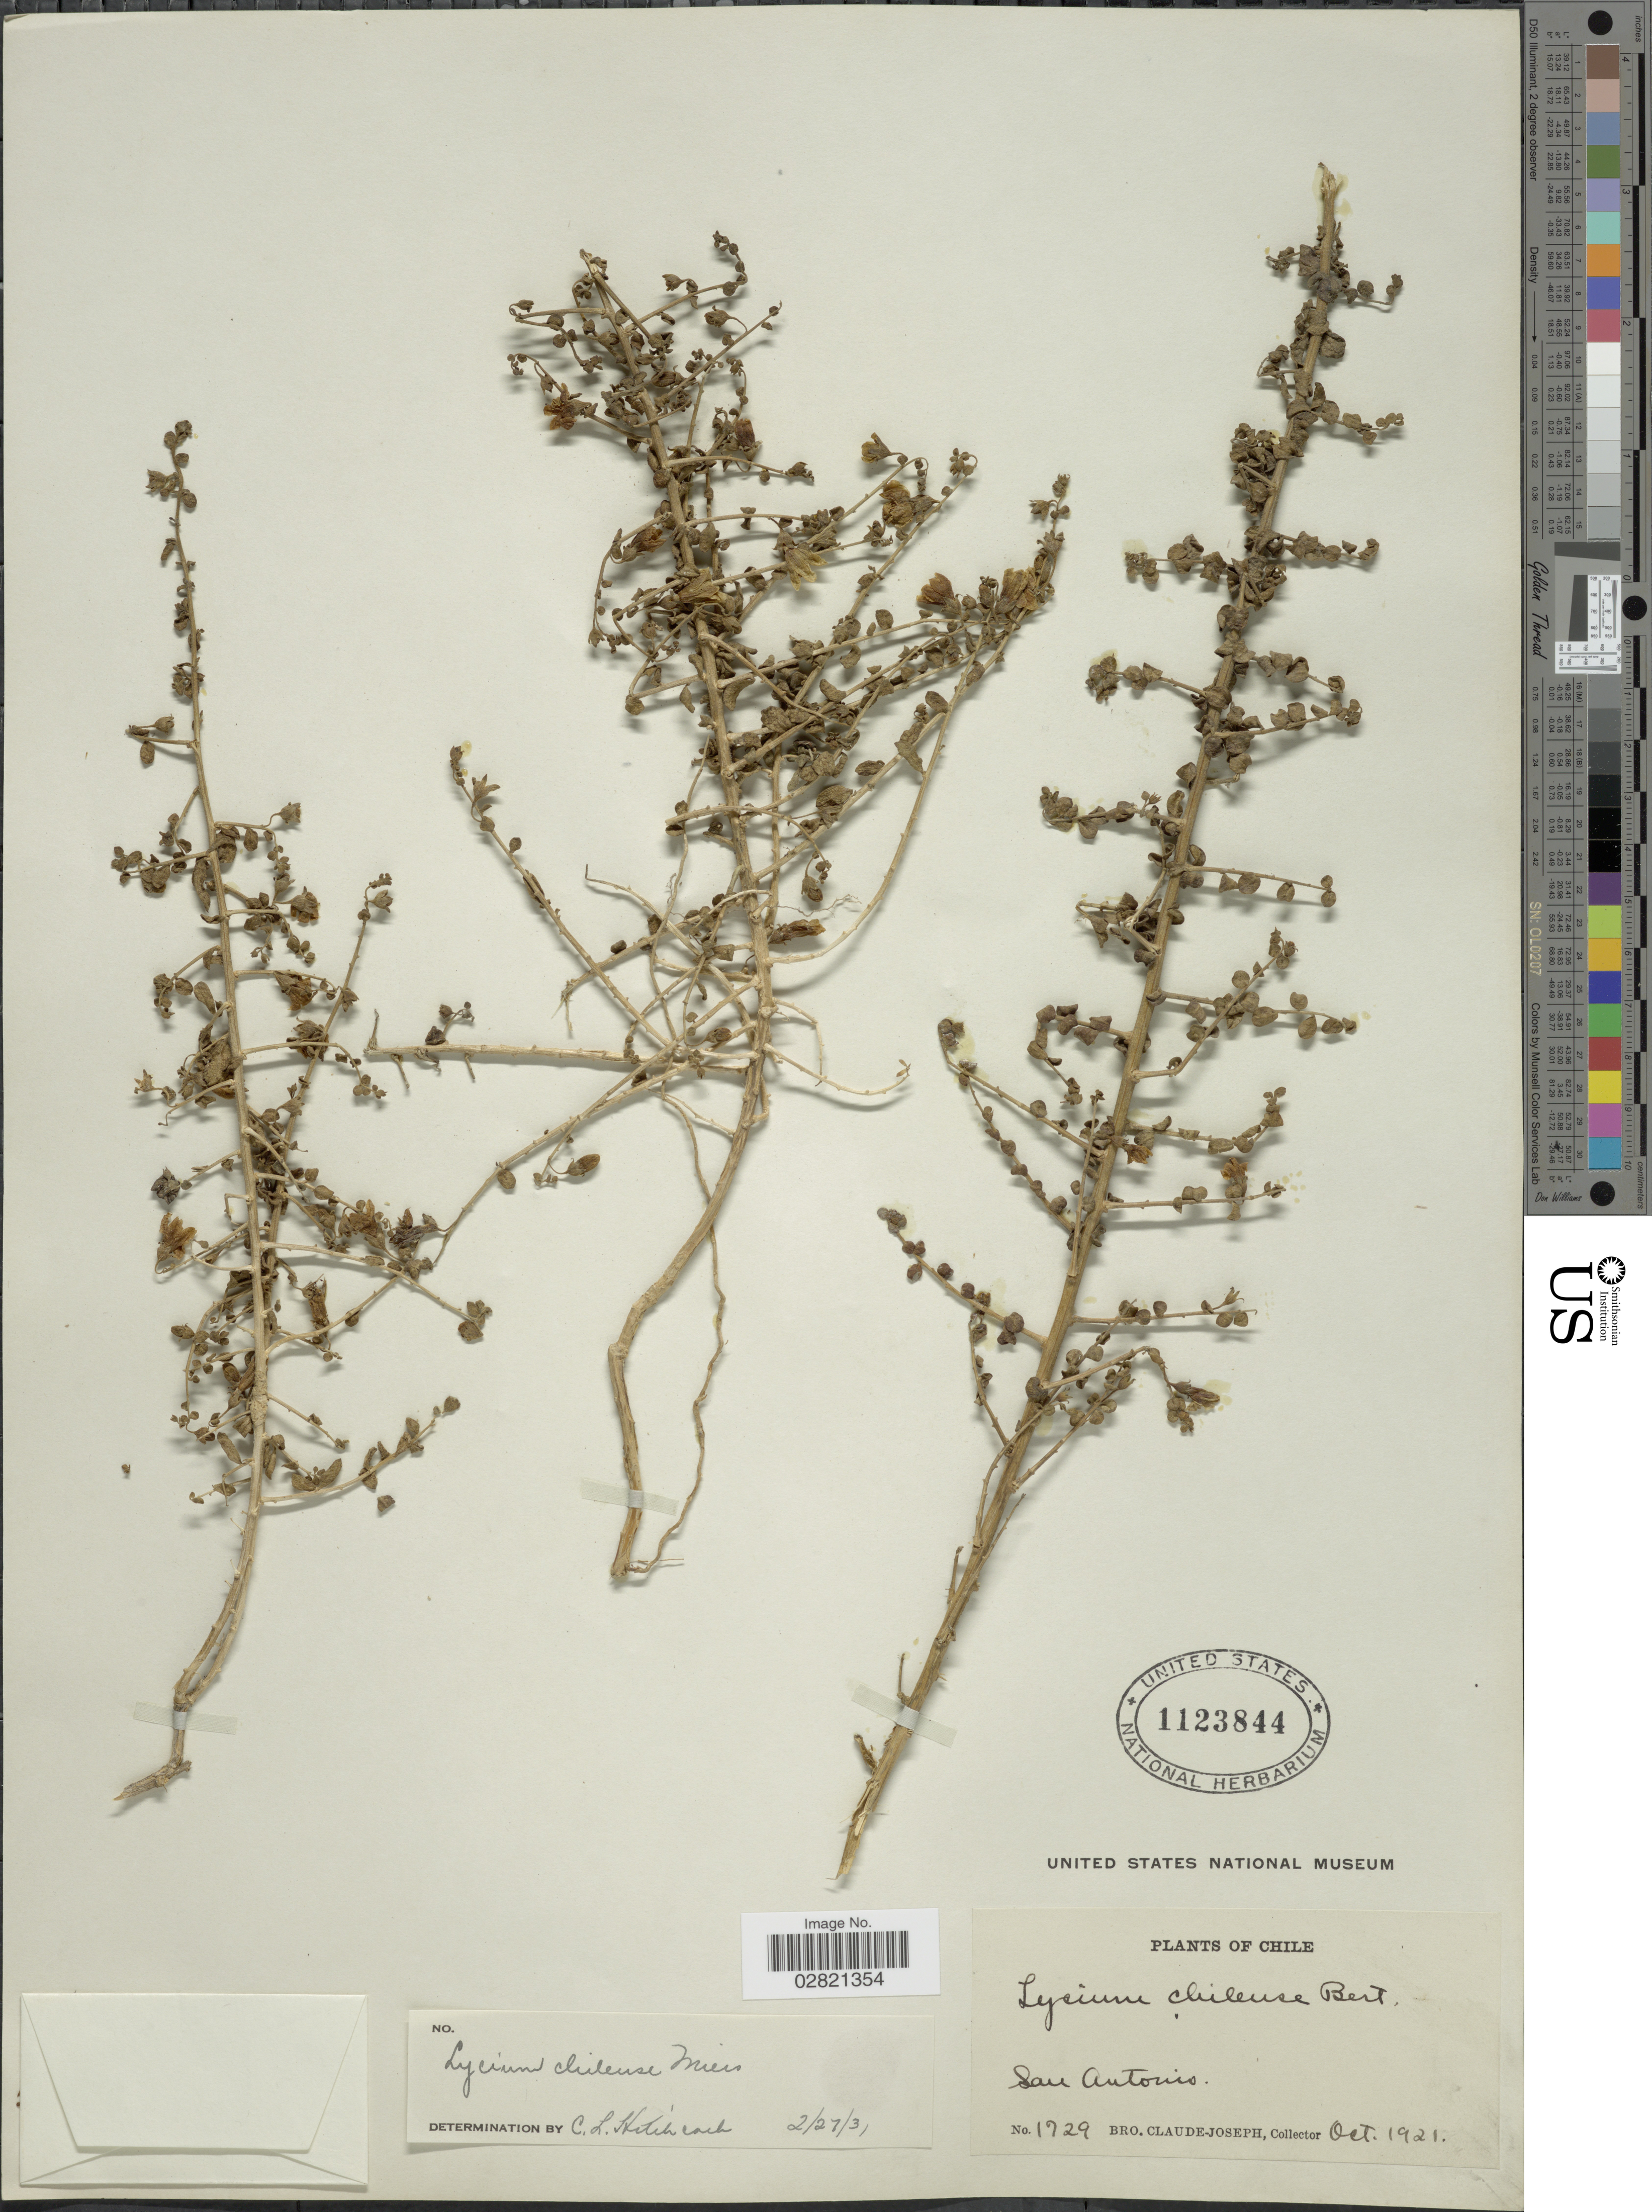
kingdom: Plantae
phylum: Tracheophyta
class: Magnoliopsida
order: Solanales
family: Solanaceae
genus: Lycium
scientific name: Lycium chilense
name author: Bertero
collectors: Bro. Claude-Joseph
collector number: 1729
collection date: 1921-10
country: Chile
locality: San Antonio.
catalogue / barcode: US 1123844